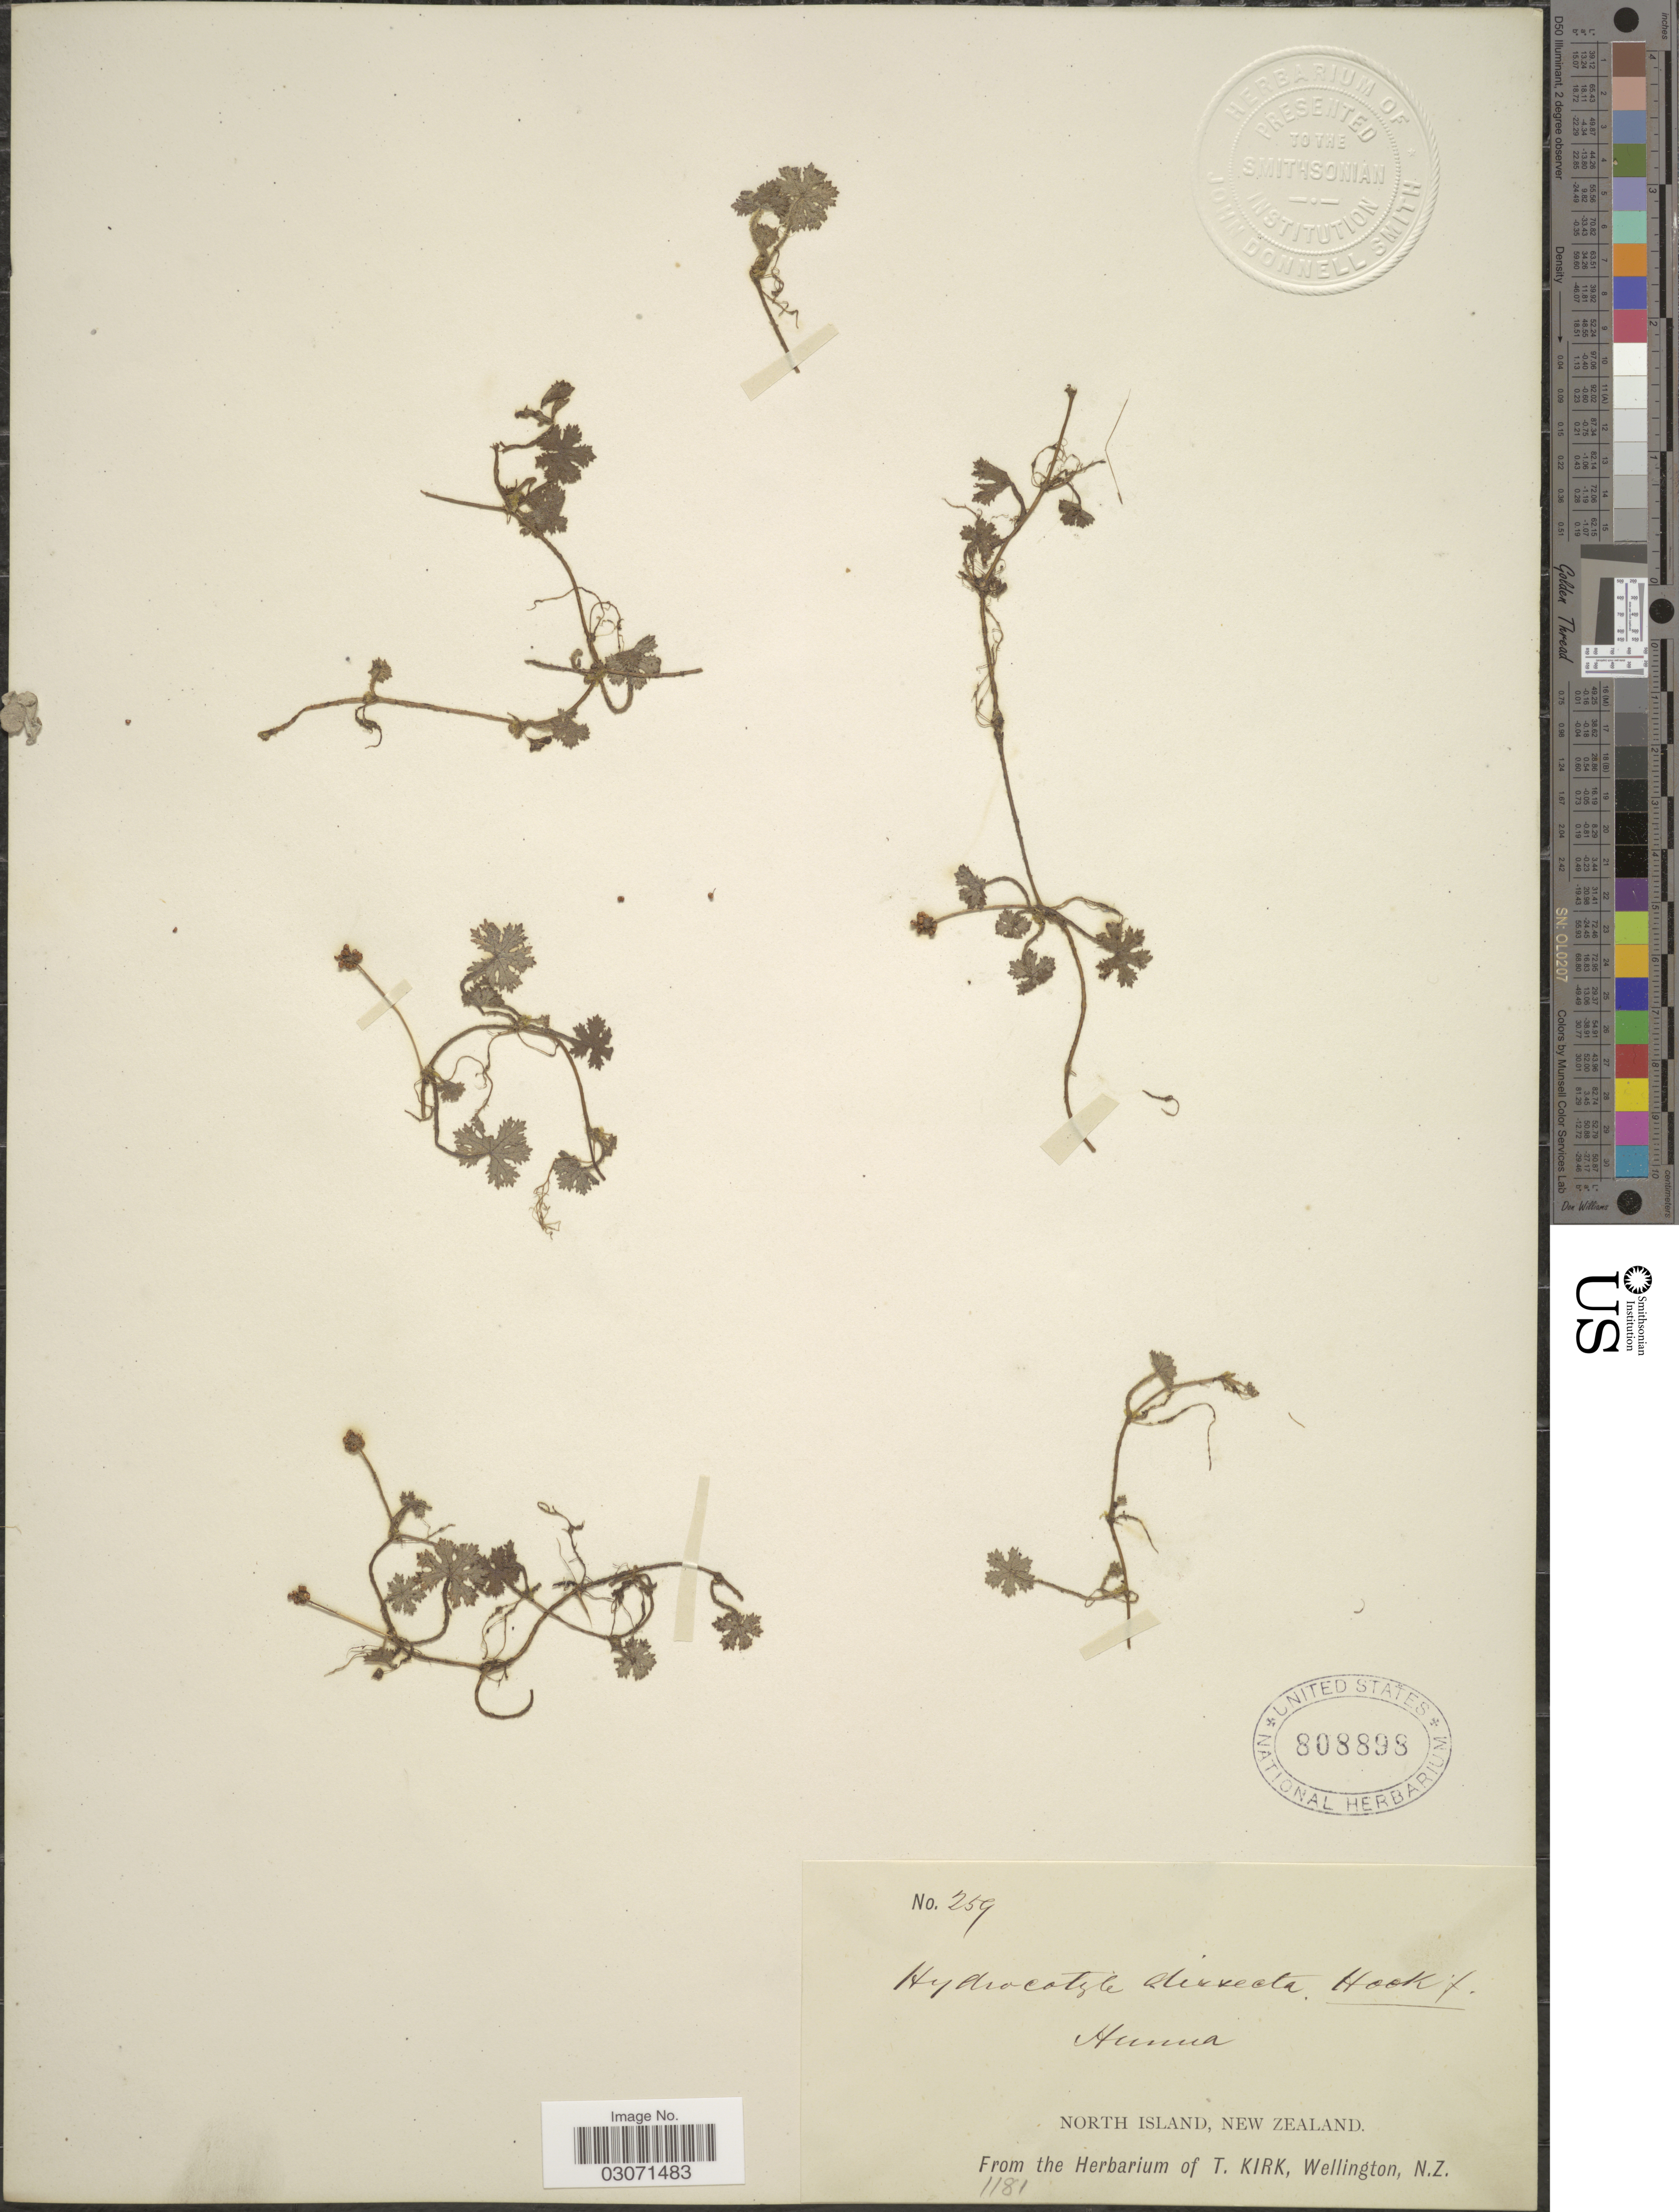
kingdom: Plantae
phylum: Tracheophyta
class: Magnoliopsida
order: Apiales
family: Araliaceae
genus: Hydrocotyle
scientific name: Hydrocotyle dissecta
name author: Hook. f.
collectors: ex herb. T. Kirk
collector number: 259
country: New Zealand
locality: Hunua. North Island.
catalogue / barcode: US 808898